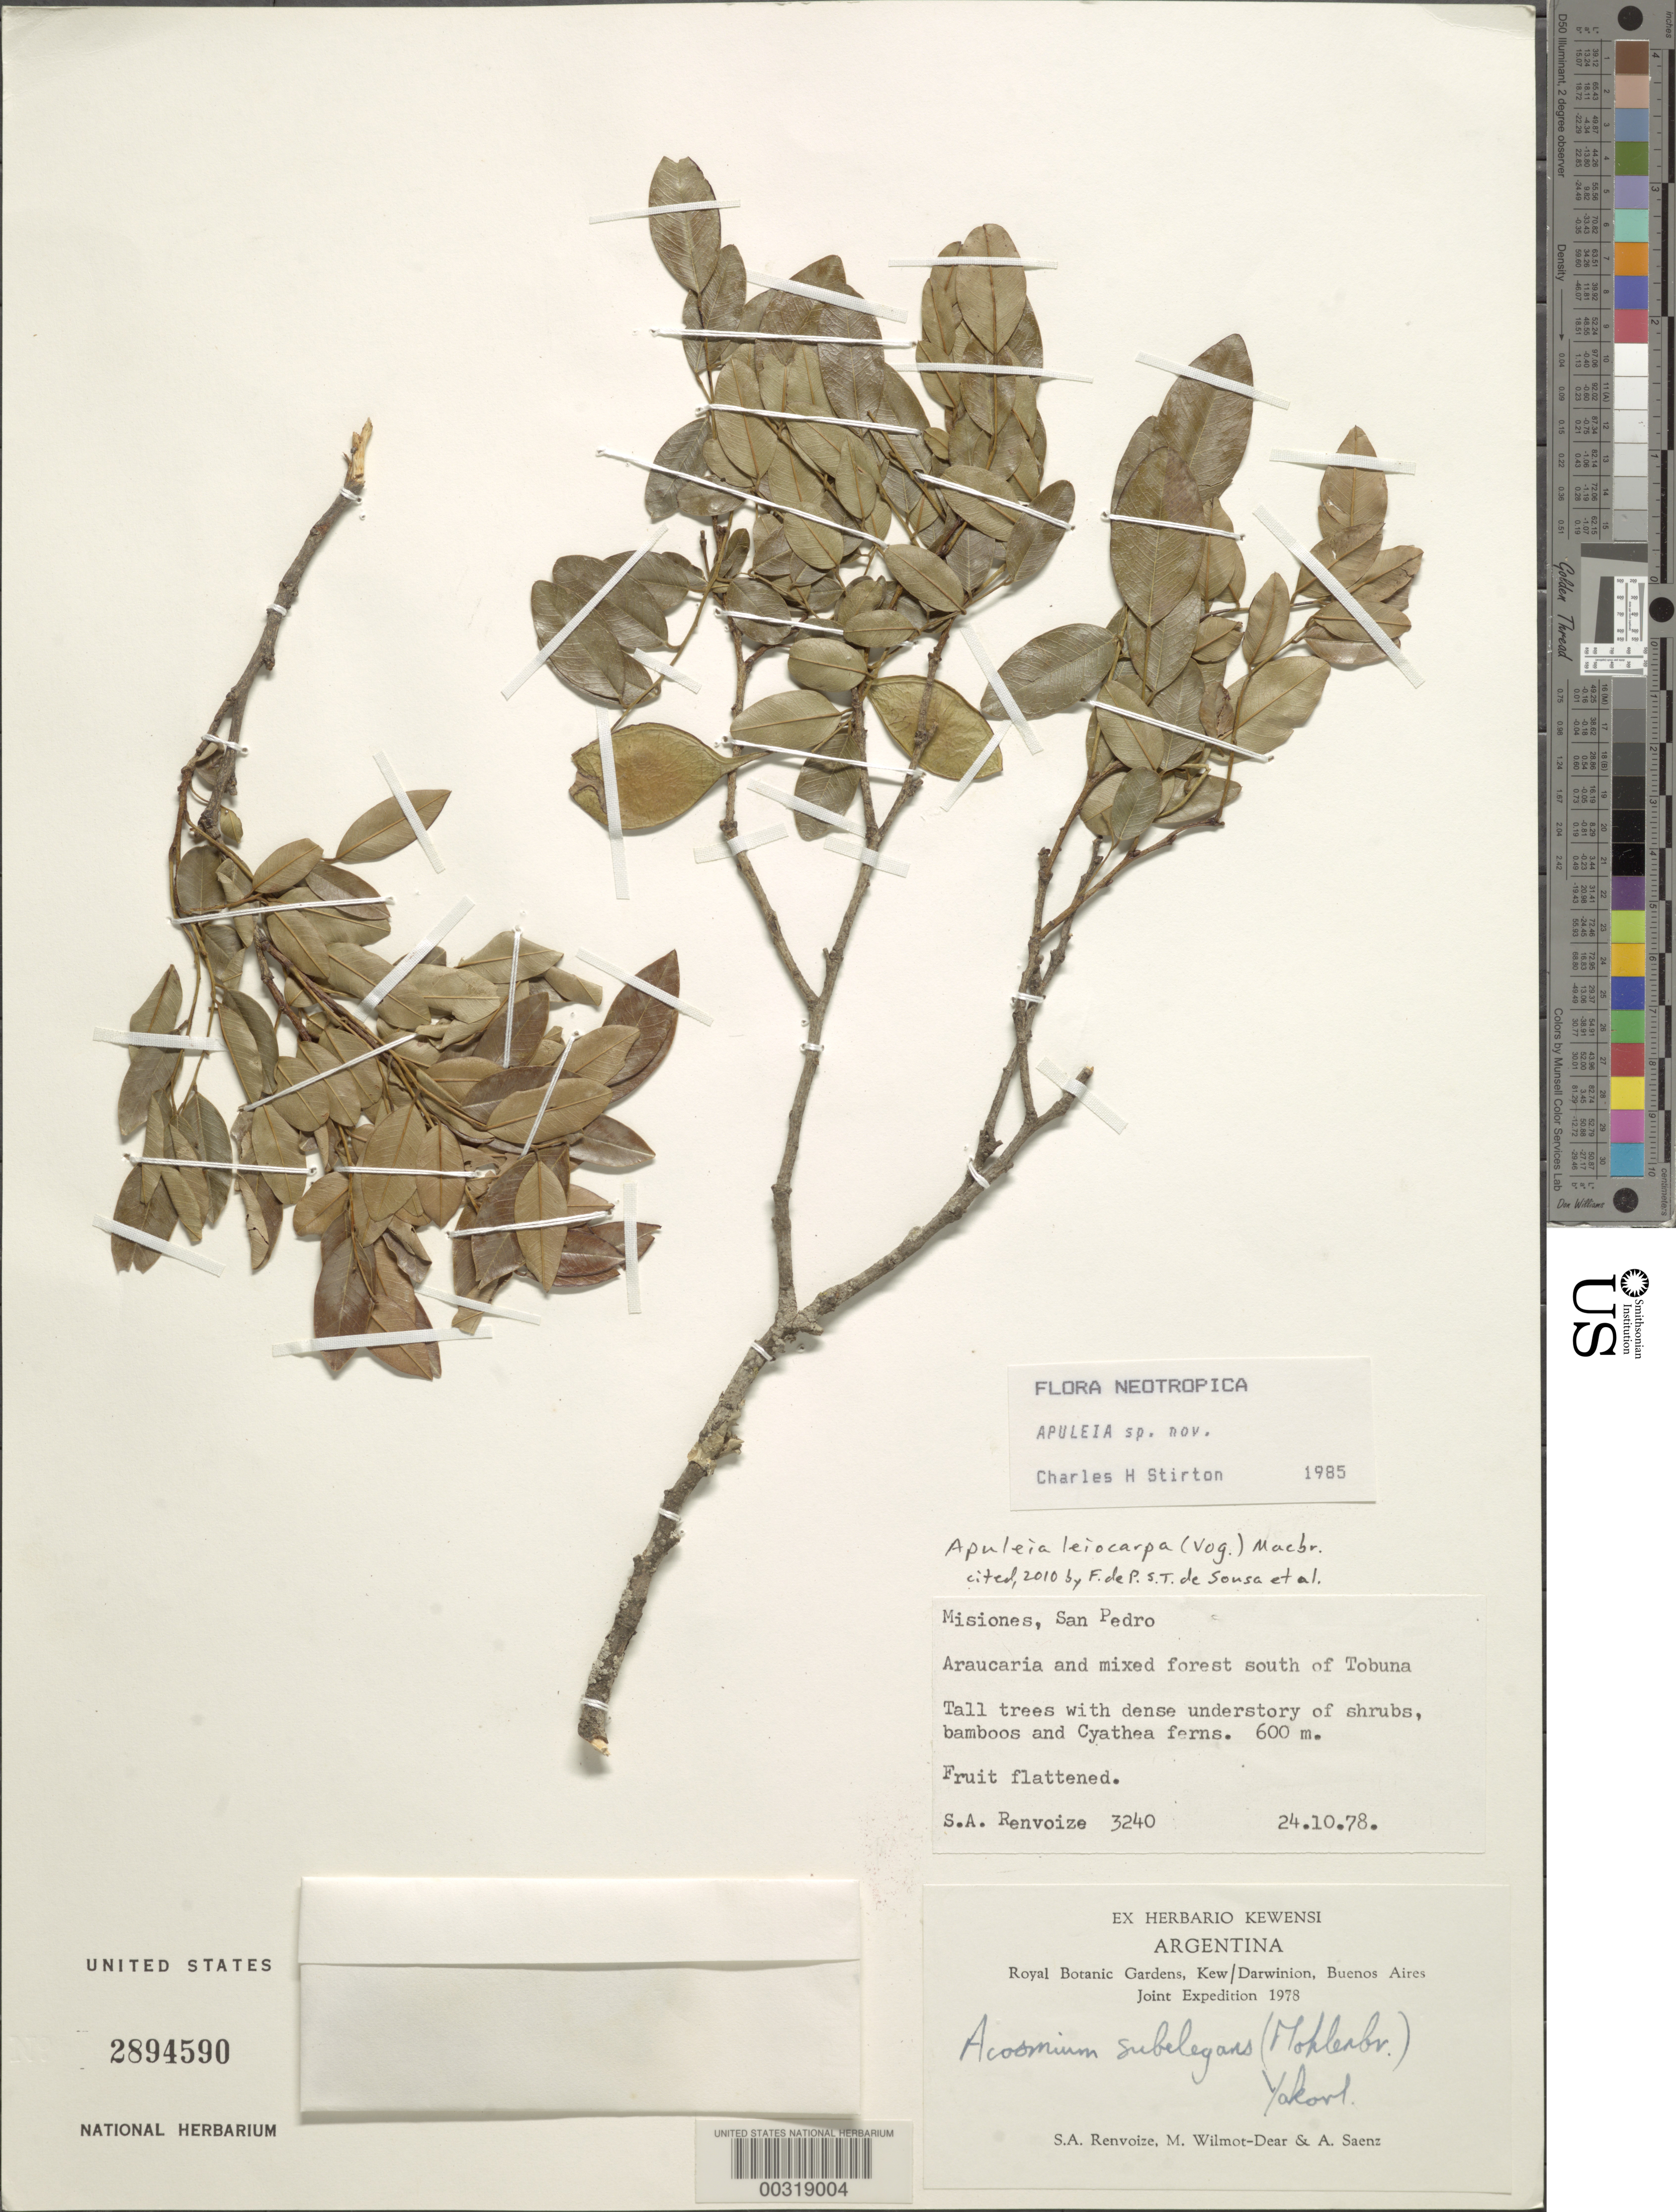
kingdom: Plantae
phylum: Tracheophyta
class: Magnoliopsida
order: Fabales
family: Fabaceae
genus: Apuleia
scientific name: Apuleia leiocarpa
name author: (Vogel) J.F. Macbr.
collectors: S. A. Renvoize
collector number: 3240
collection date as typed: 24 Oct 1978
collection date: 1978-10-24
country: Argentina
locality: S of Tobuna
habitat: Mixed forest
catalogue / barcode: US 2894590